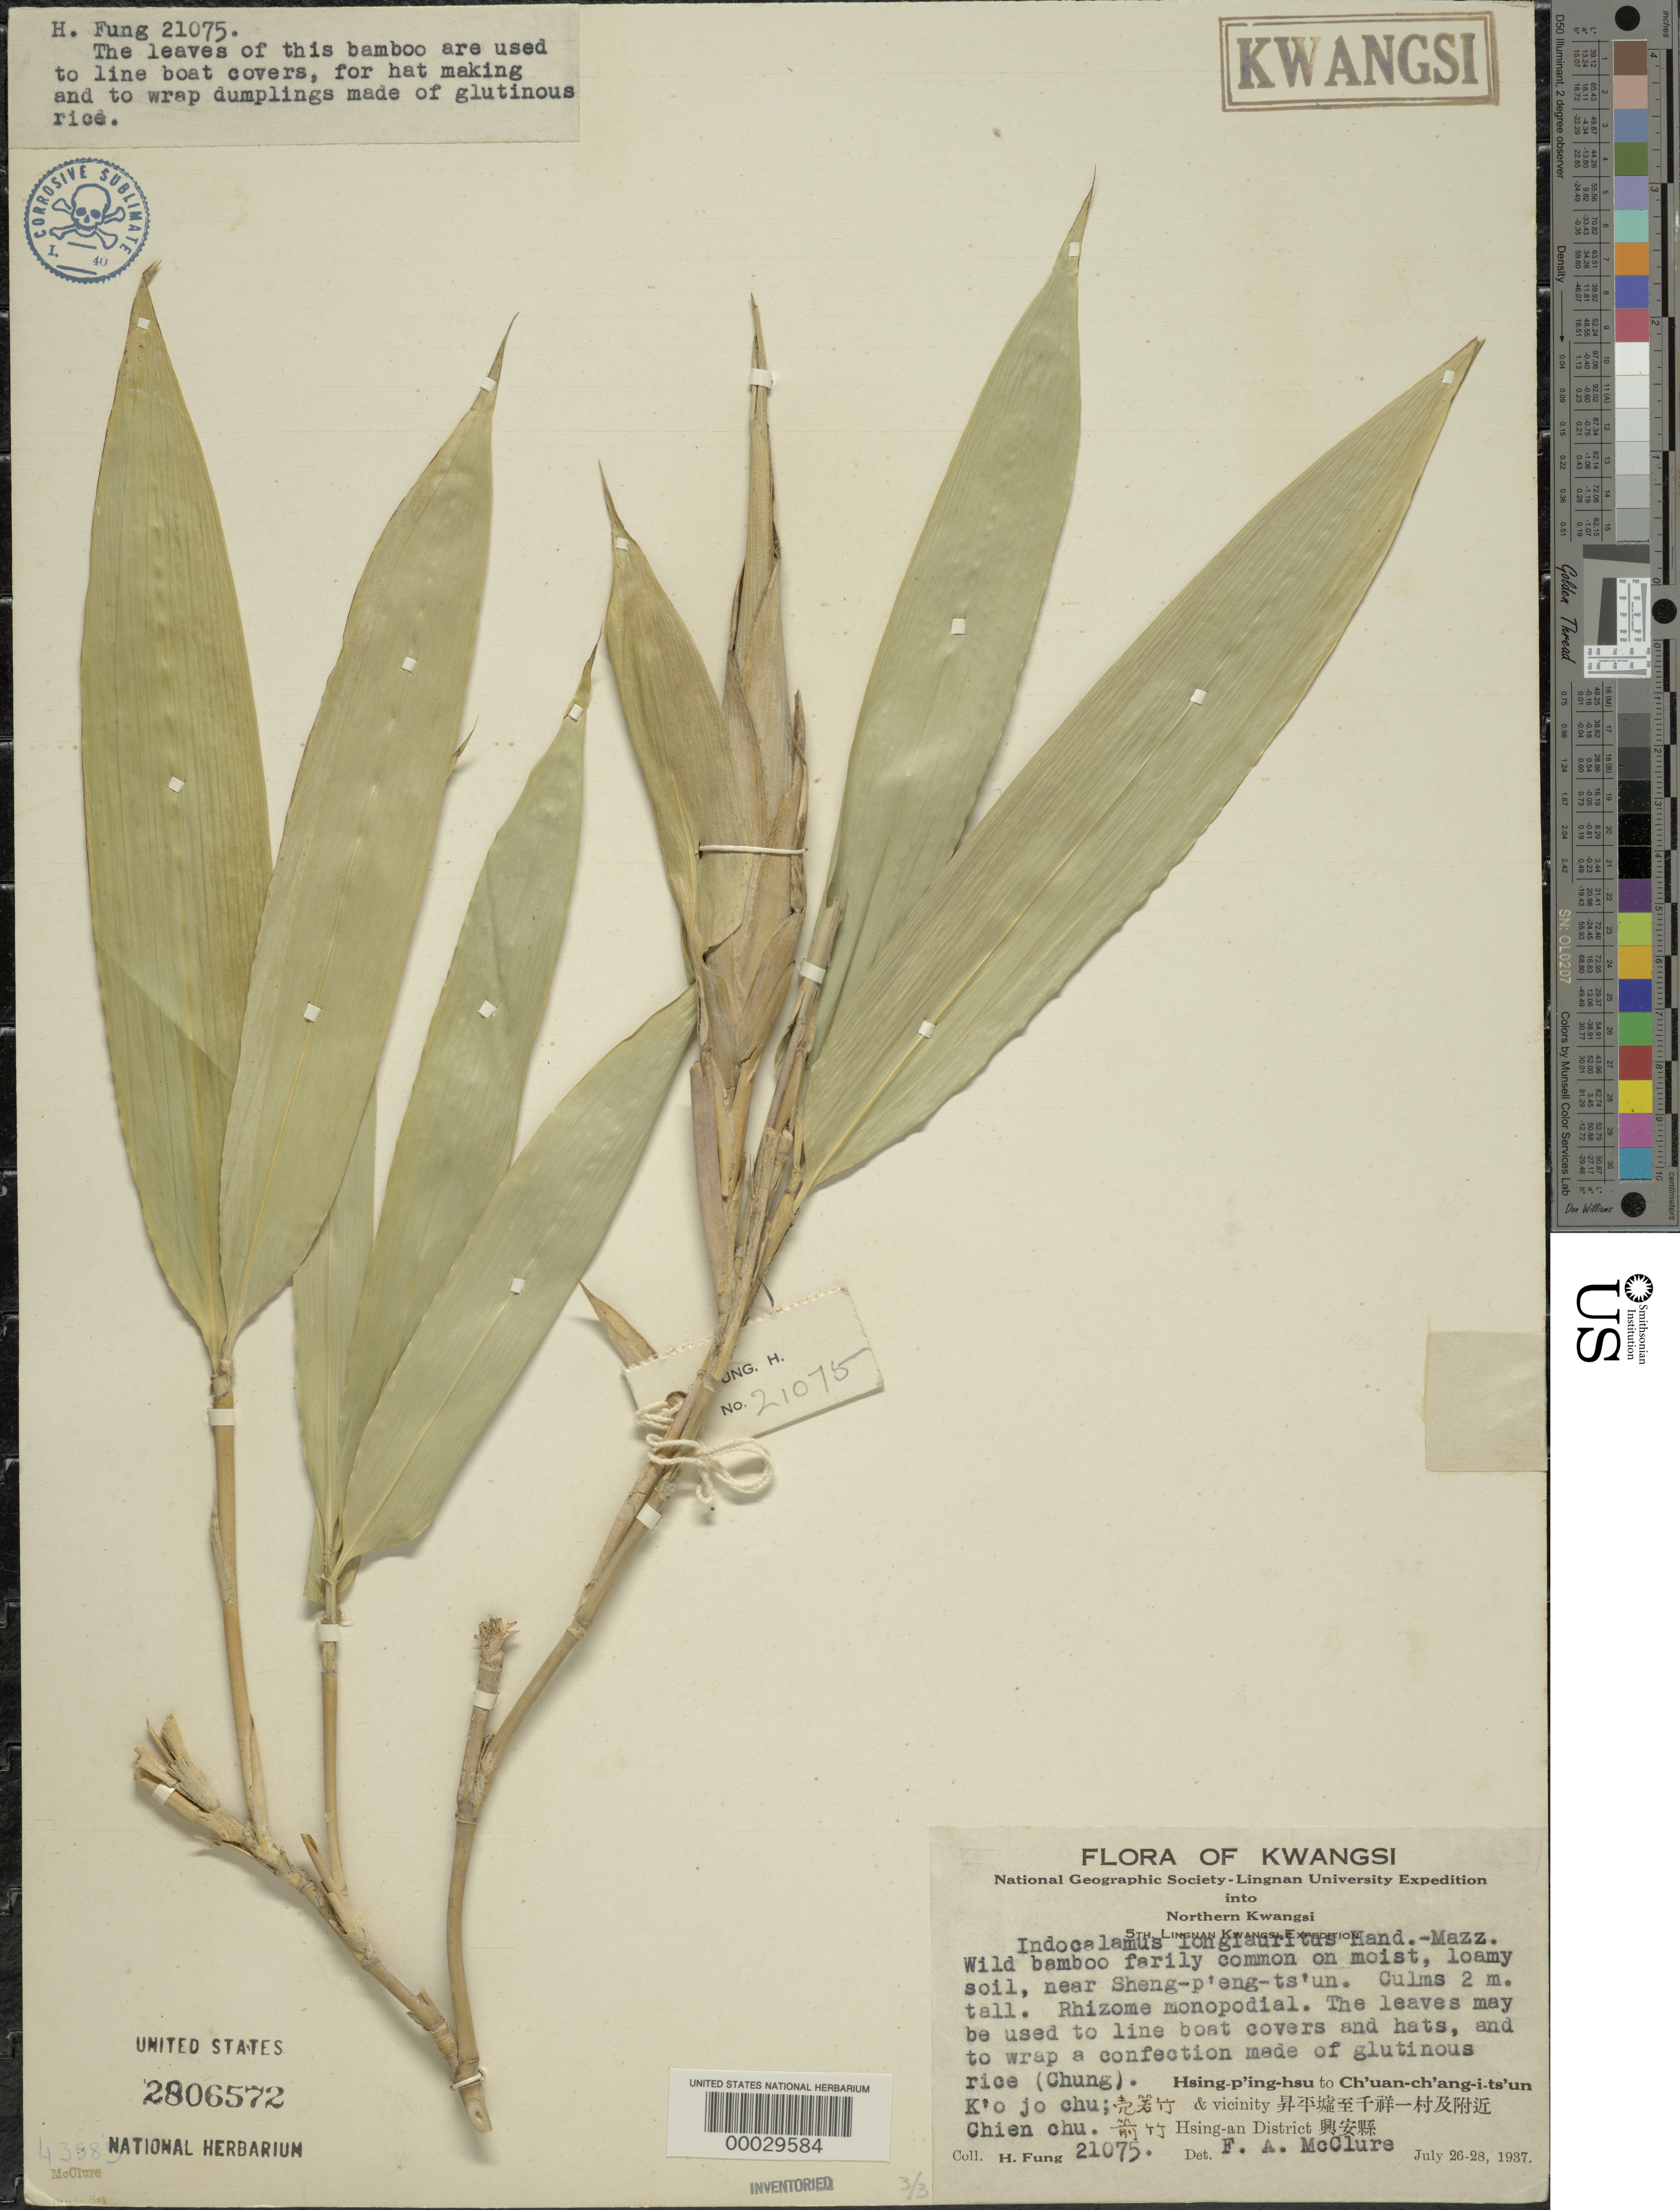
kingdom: Plantae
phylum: Tracheophyta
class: Liliopsida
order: Poales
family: Poaceae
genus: Indocalamus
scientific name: Indocalamus longiauritus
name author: Hand.-Mazz.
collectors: H. L. Fung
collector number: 21075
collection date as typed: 26 Jul 1937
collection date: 1937-07-26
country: China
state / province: Jiangxi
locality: Hsing-p'ing-hsu to ch'uan-ch'ang-i-t'sun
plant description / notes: Lingnan Univ. Herb # 43564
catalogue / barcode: US 2806572